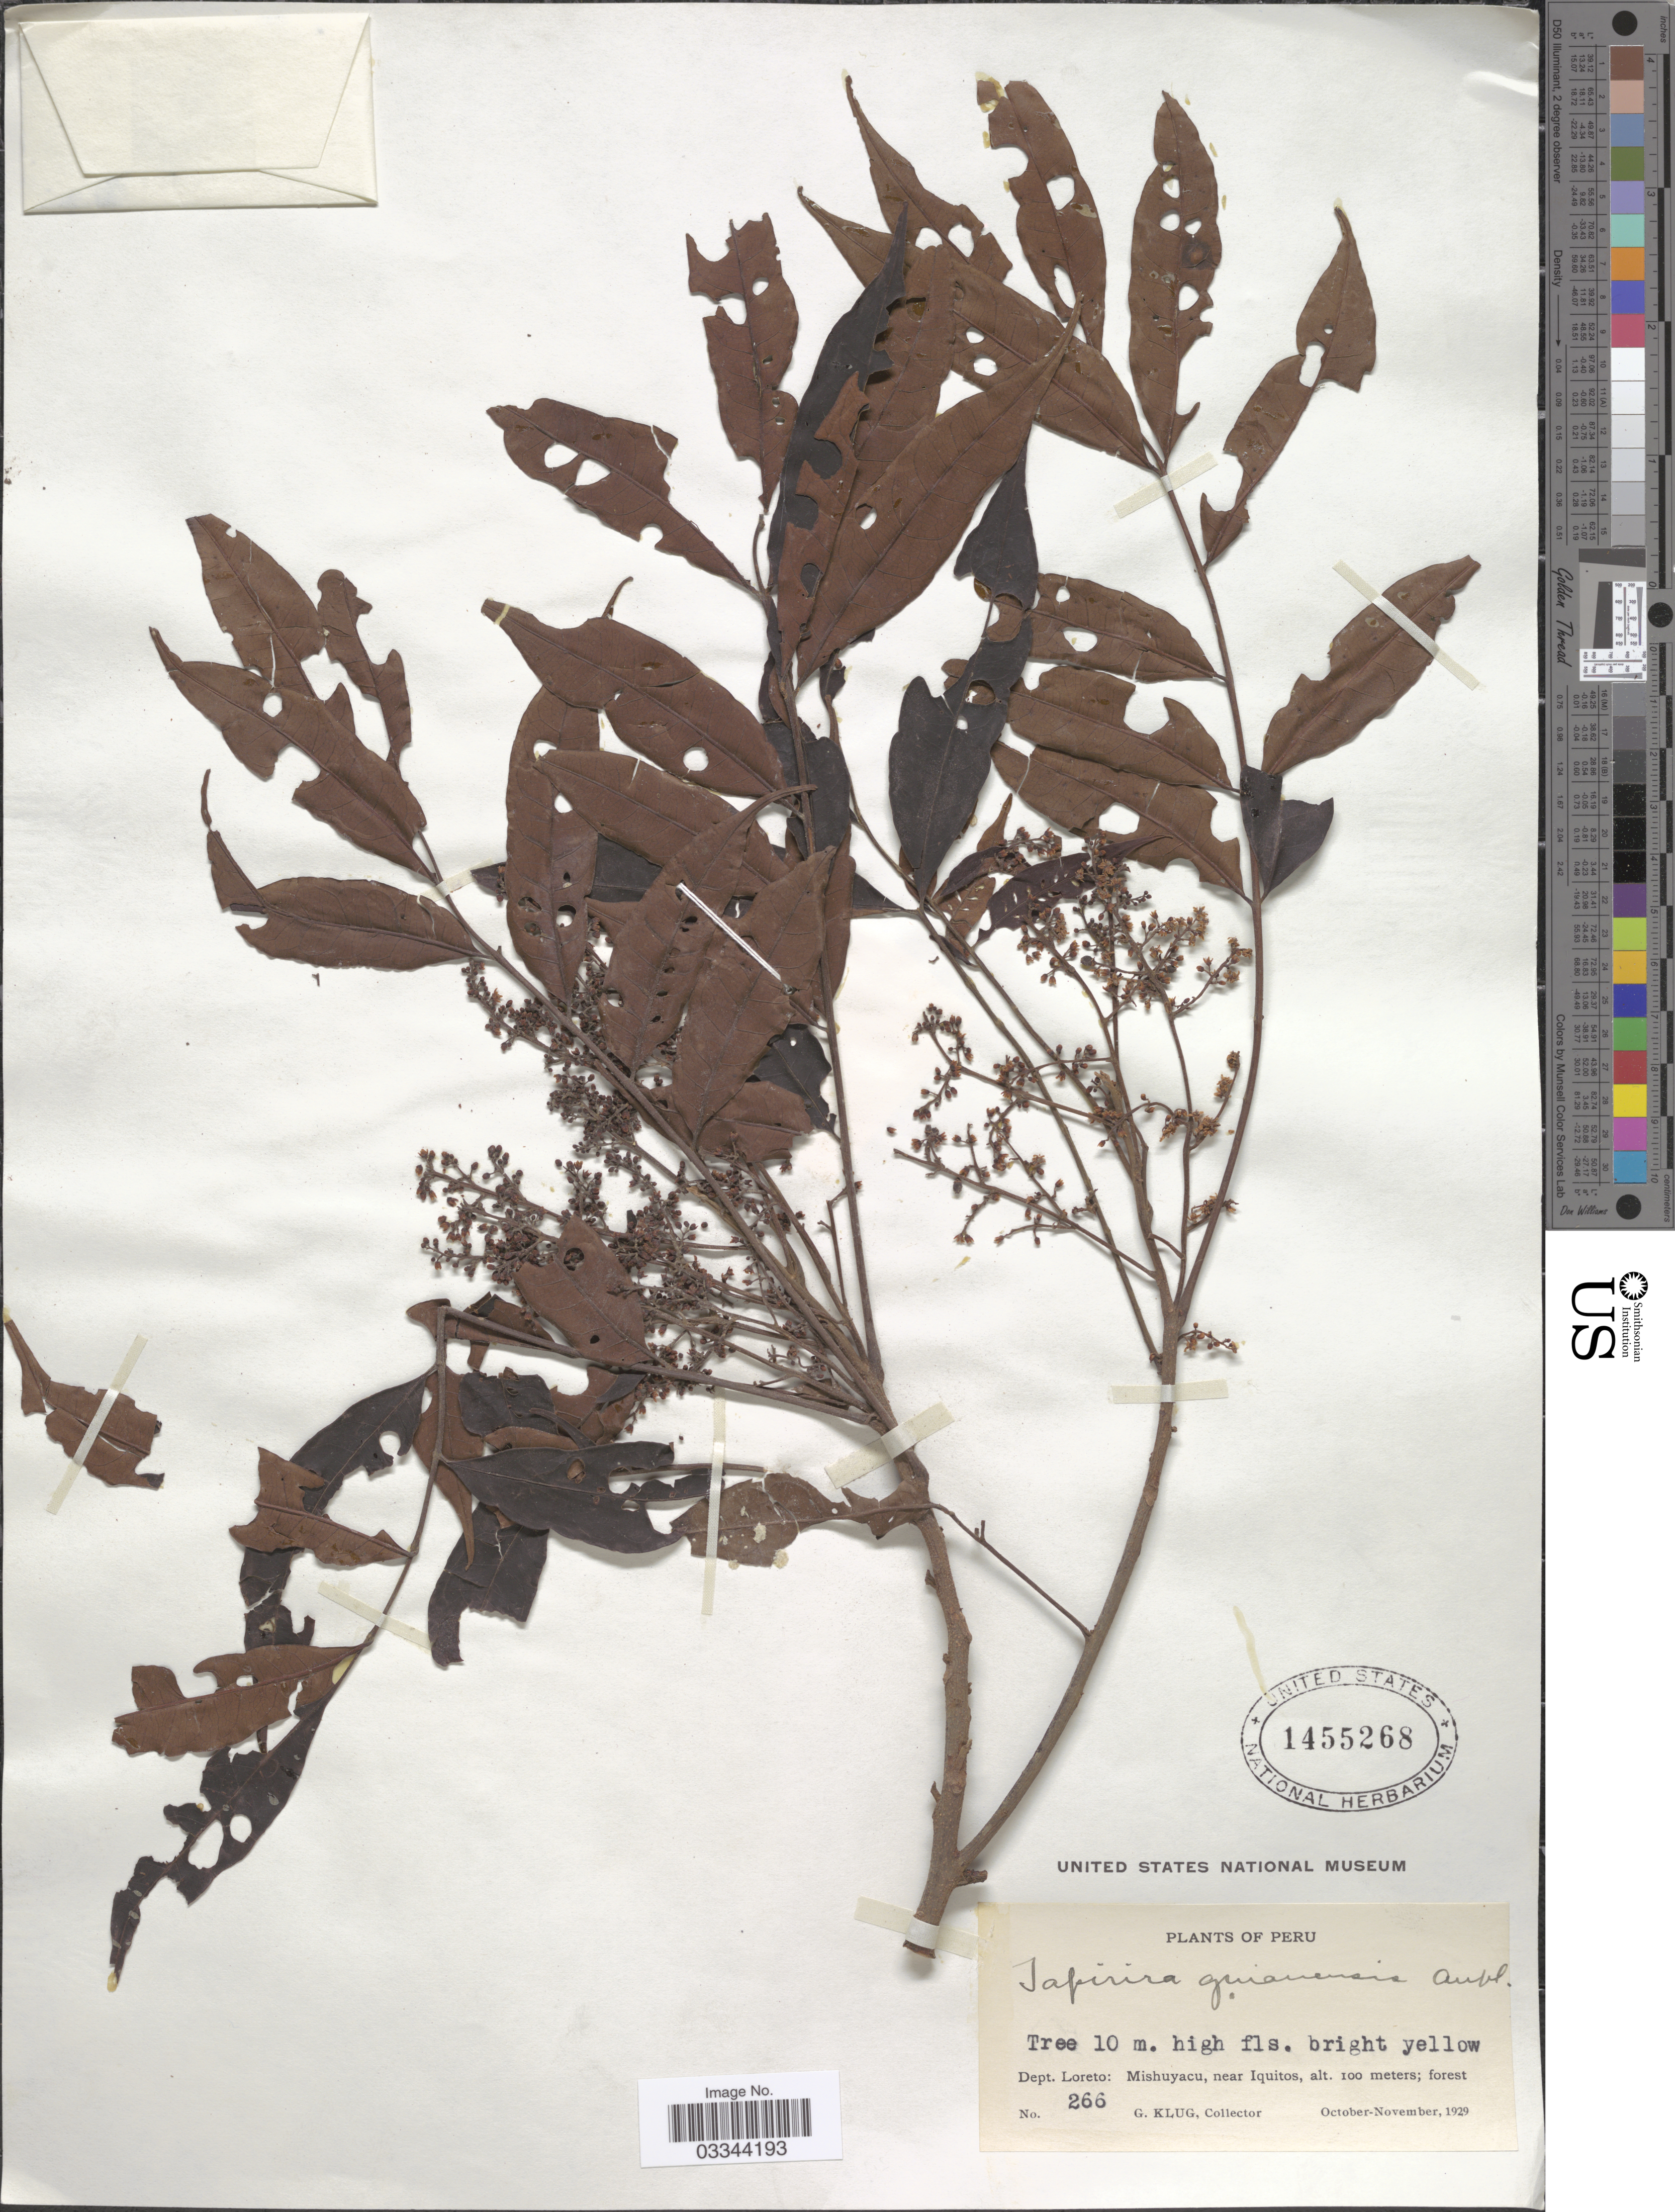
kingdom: Plantae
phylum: Tracheophyta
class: Magnoliopsida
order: Sapindales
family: Anacardiaceae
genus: Tapirira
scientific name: Tapirira guianensis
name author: Aubl.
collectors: G. Klug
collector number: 266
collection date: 1929-10/1929-11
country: Peru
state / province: Loreto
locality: Dept. Loreto: Mishuyacu, near Iquitos.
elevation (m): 100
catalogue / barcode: US 1455268